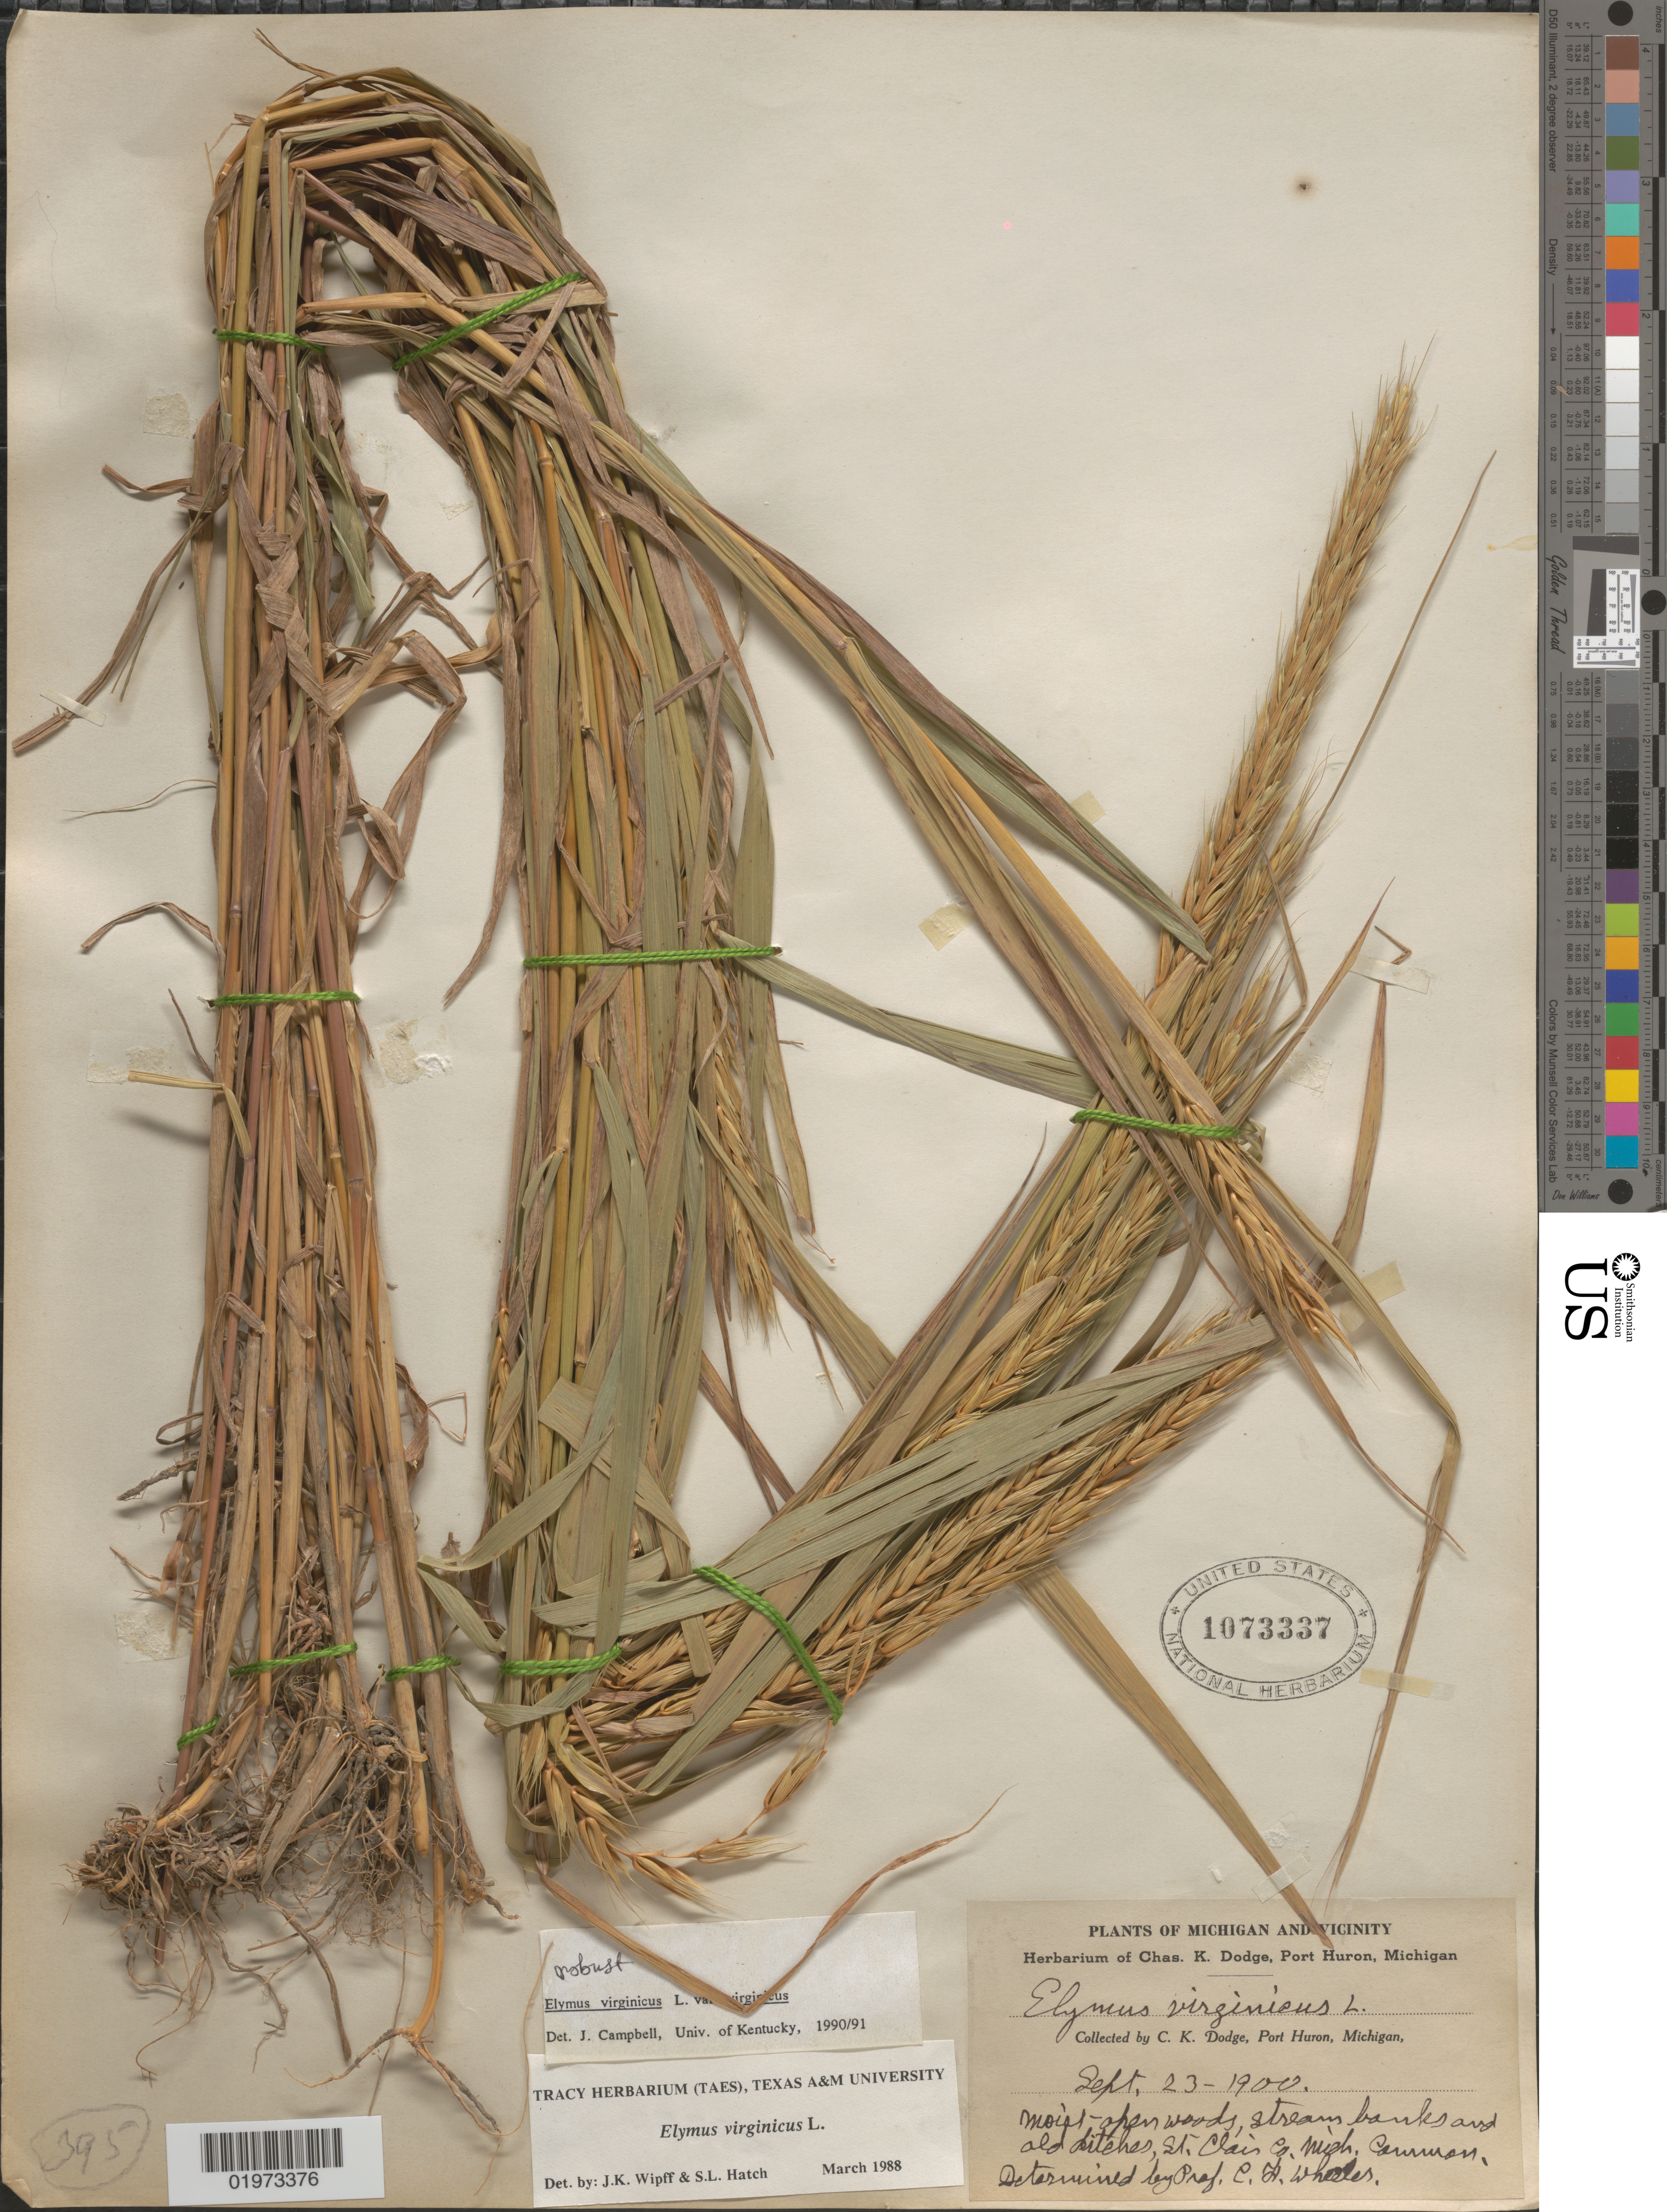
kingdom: Plantae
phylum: Tracheophyta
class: Liliopsida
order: Poales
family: Poaceae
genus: Elymus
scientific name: Elymus virginicus var. virginicus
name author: L.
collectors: C. K. Dodge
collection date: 1900-09-23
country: United States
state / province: Michigan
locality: Michigan and Vicinity. Moist open woods, stream banks and old ditches, St. Clair Co.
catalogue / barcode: US 1073337